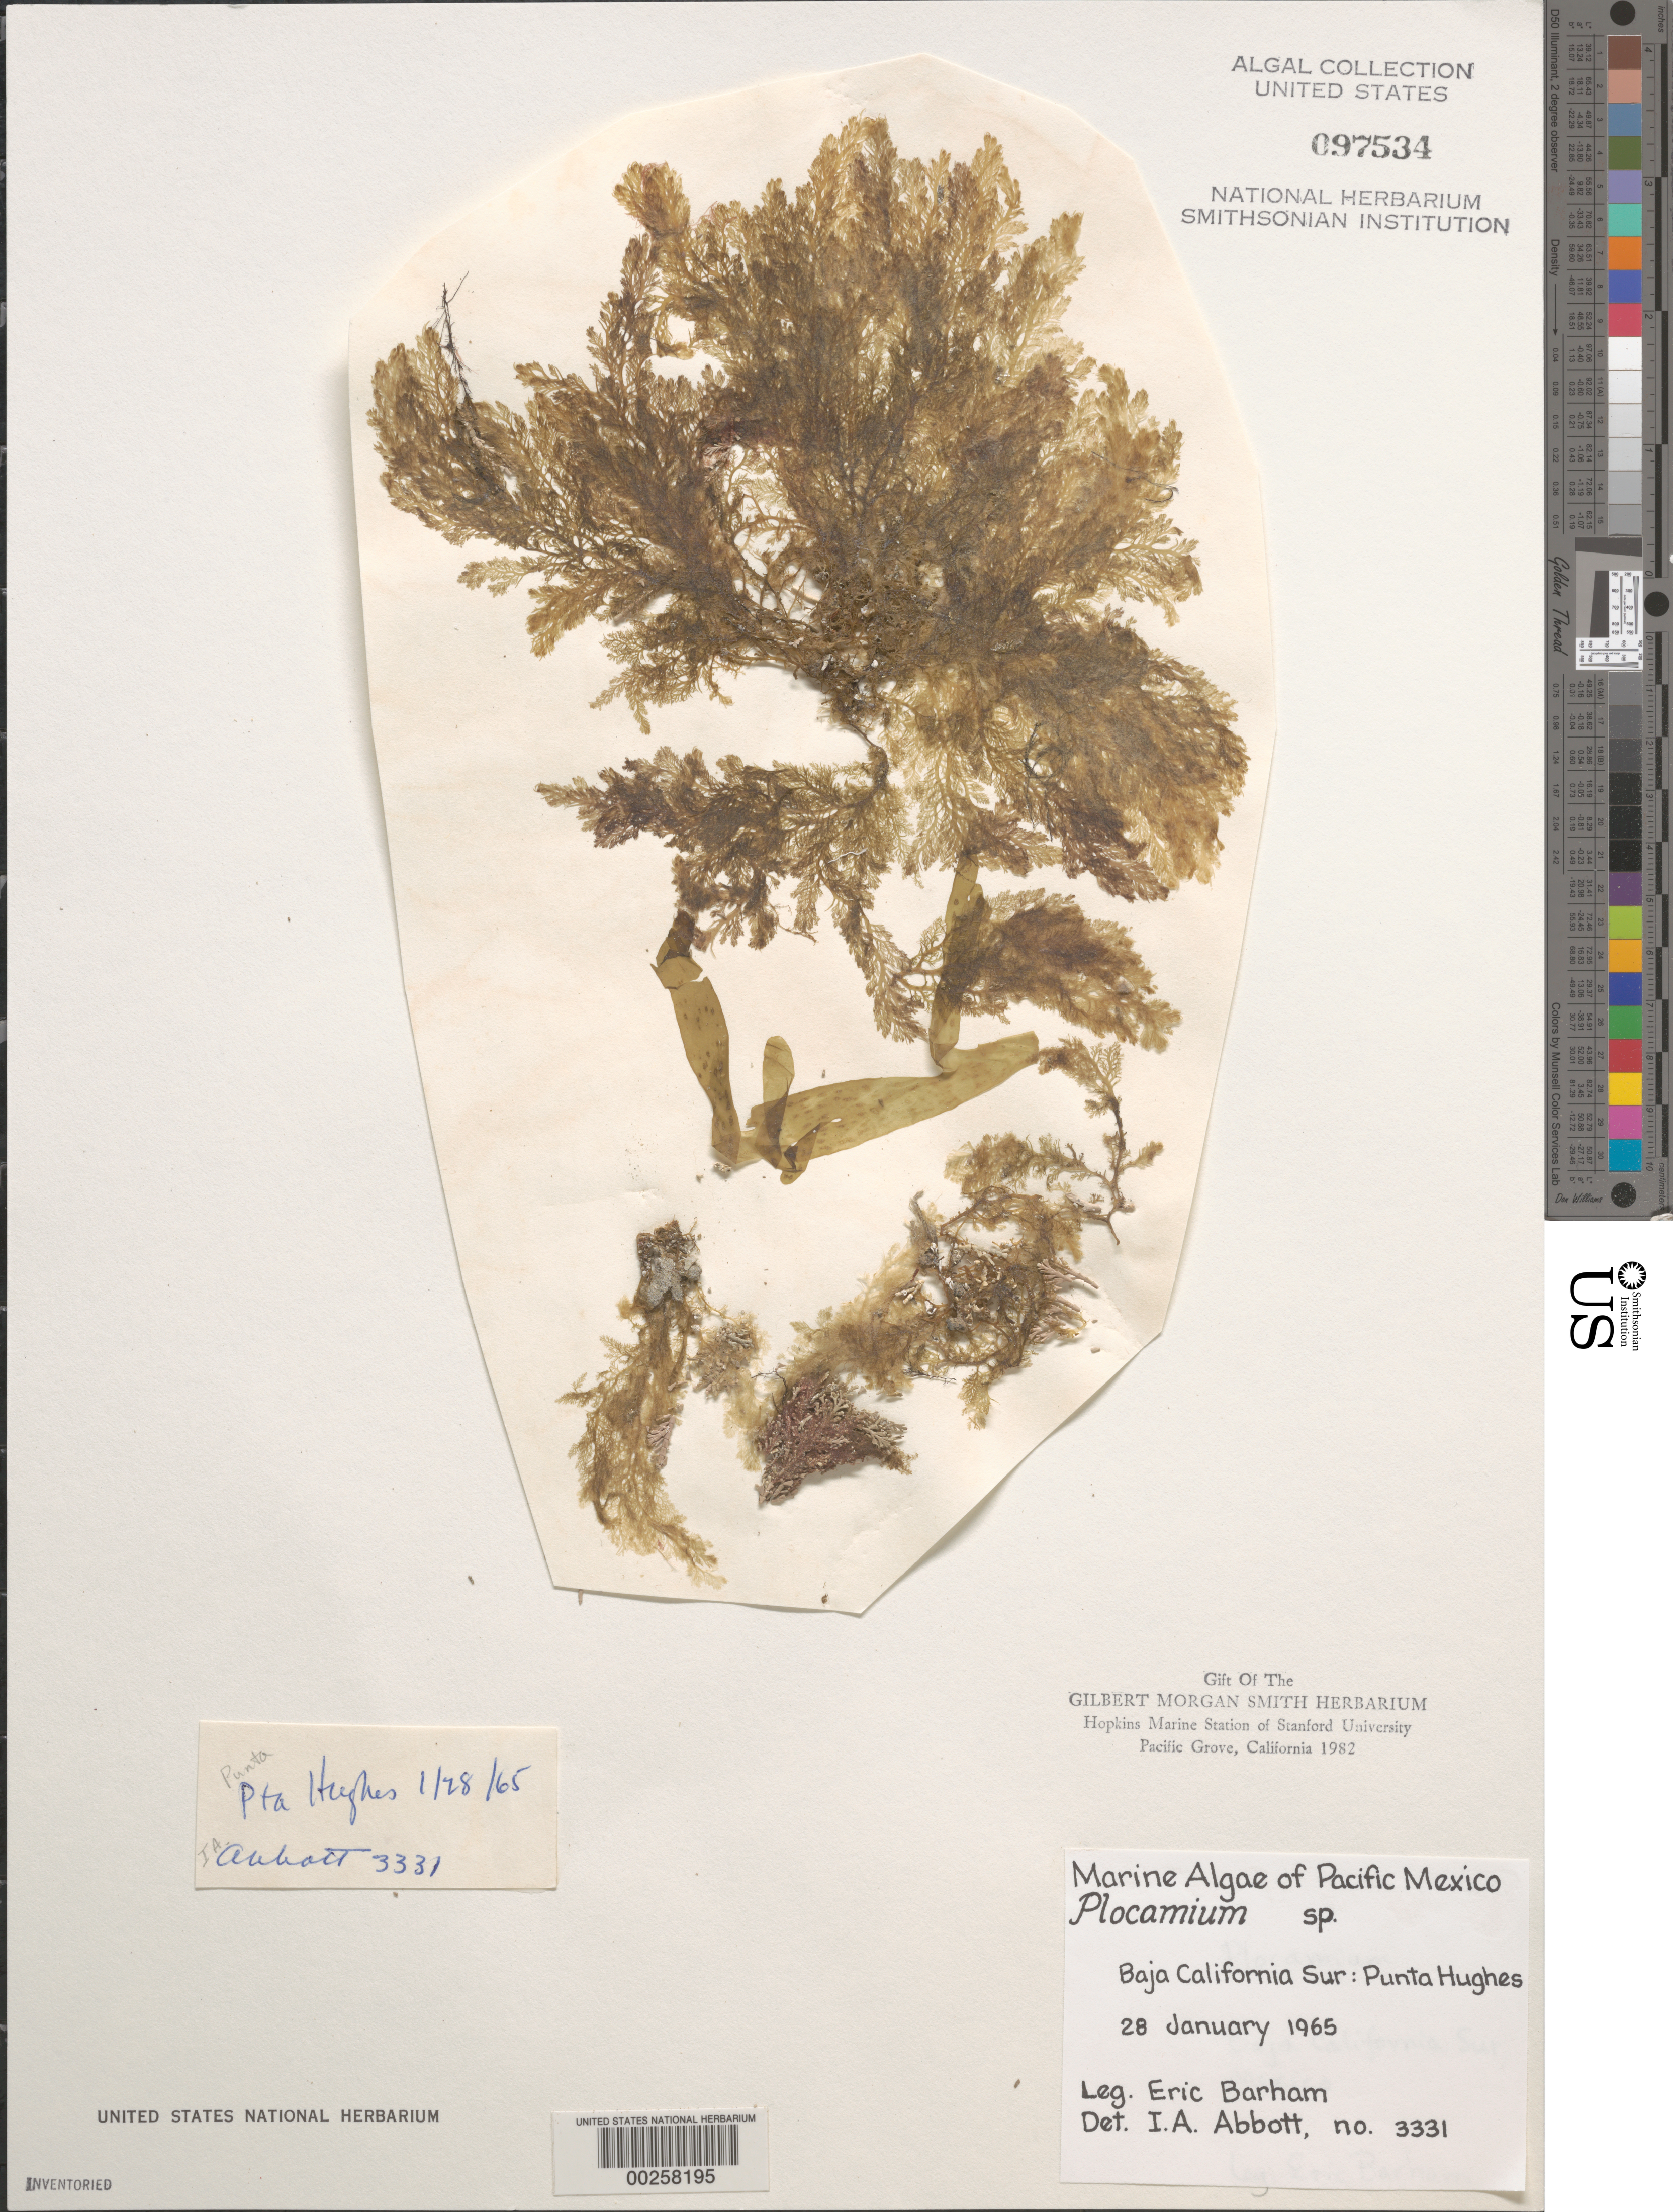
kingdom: Plantae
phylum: Rhodophyta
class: Florideophyceae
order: Plocamiales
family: Plocamiaceae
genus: Plocamium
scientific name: Plocamium sp.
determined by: Abbott, Isabella A.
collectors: E. Barham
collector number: IAA 3331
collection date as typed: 28 Jan 1965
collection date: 1965-01-28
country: Mexico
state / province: Baja California Sur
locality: Punta Hughes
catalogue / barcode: US 97534